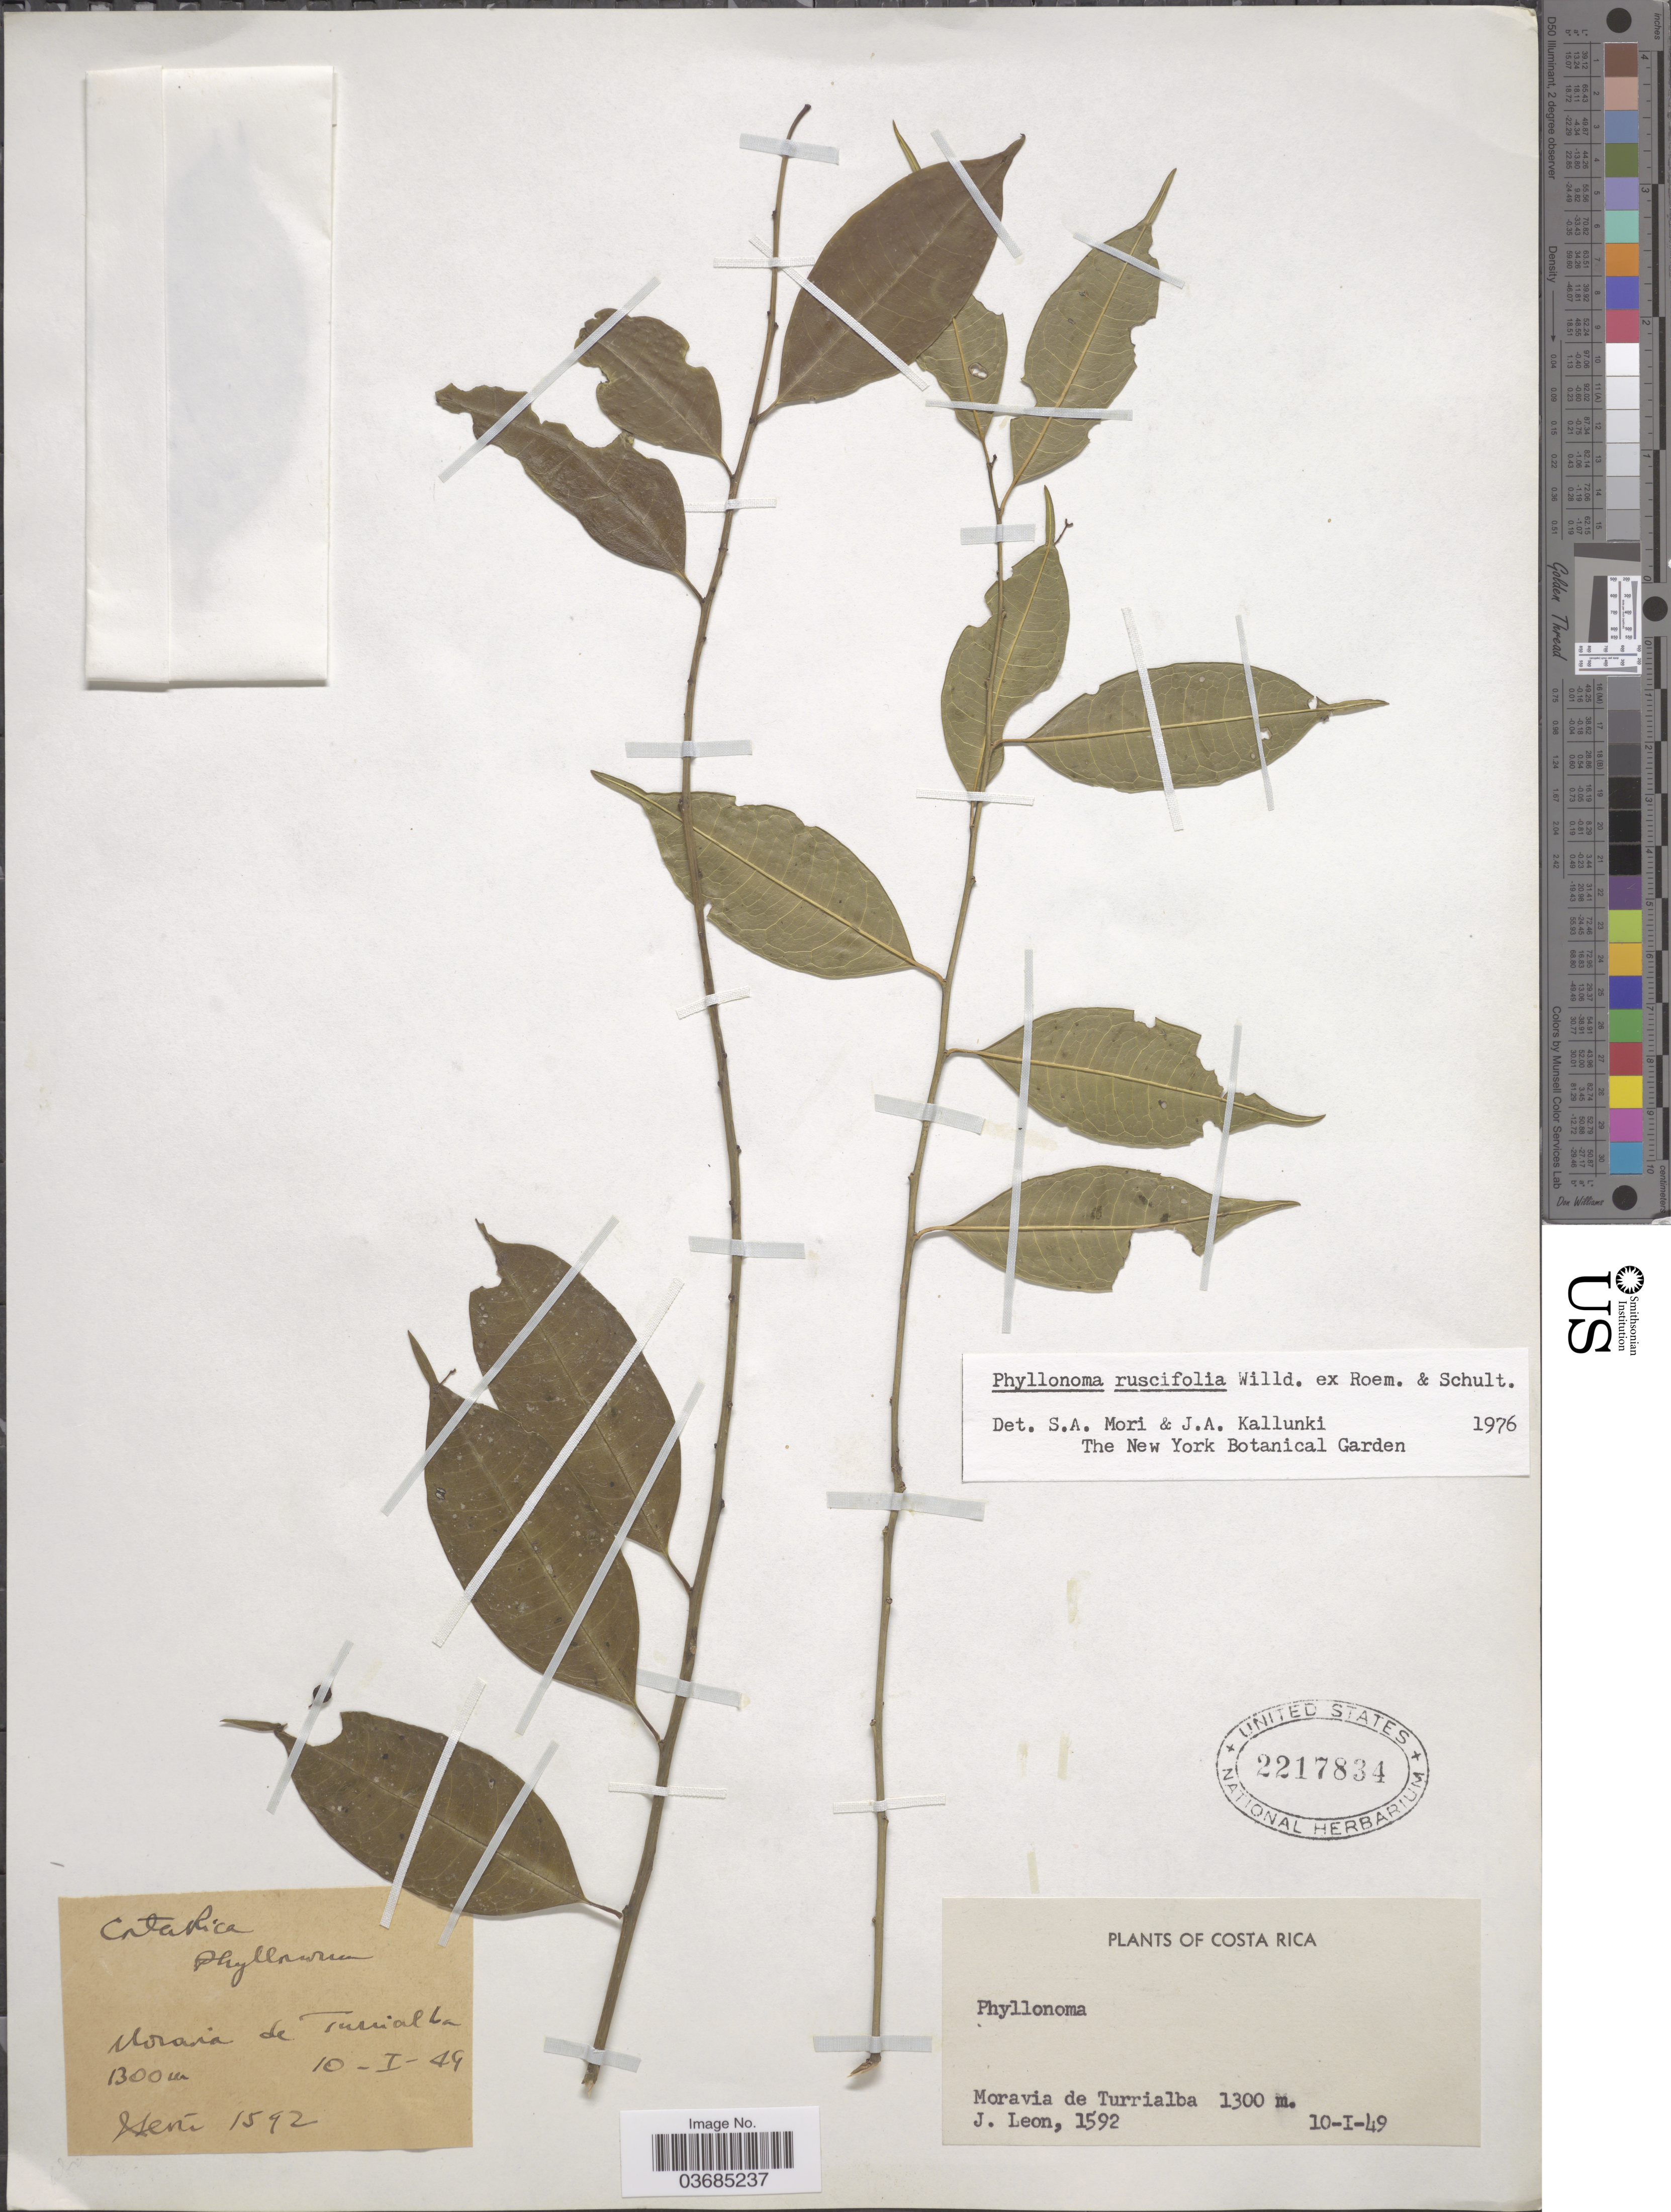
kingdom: Plantae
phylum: Tracheophyta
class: Magnoliopsida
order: Aquifoliales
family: Phyllonomaceae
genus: Phyllonoma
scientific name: Phyllonoma ruscifolia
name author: Willd. ex Schult.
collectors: J. León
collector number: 1592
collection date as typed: Transcribed d/m/y: 10/1/49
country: Costa Rica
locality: Moravia de Turrialba.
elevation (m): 1300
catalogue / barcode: US 2217834